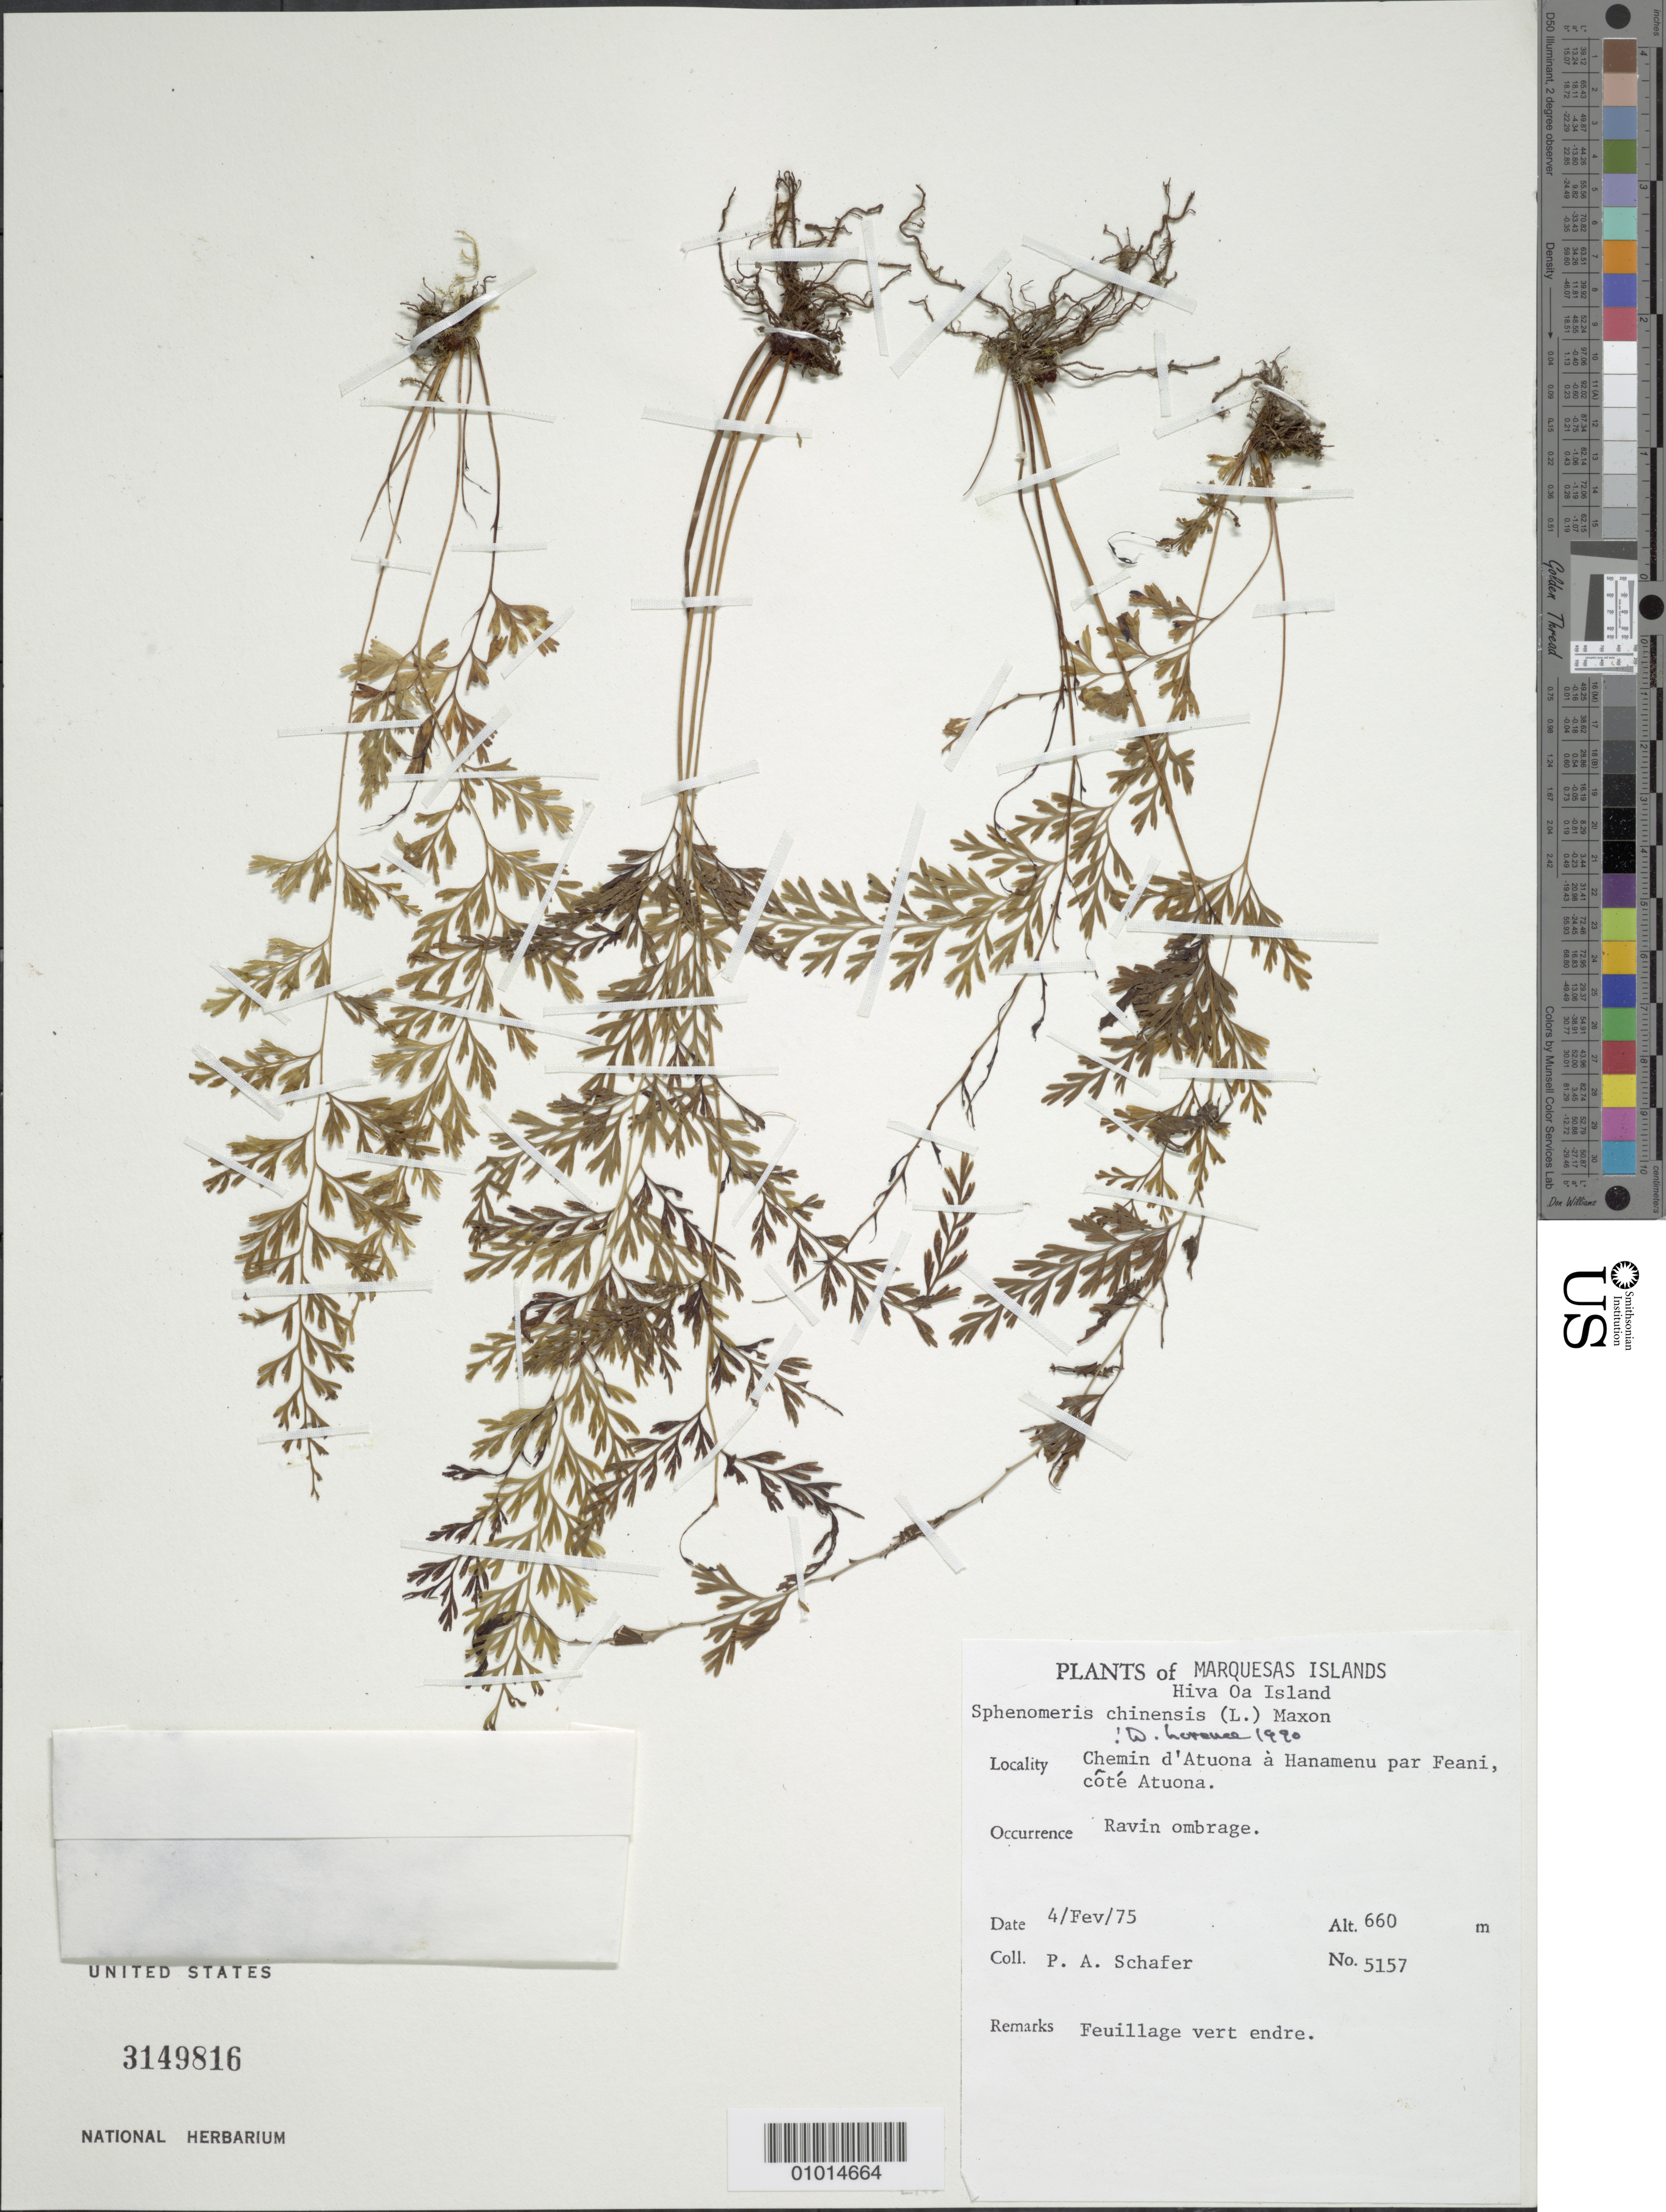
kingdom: Plantae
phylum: Tracheophyta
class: Polypodiopsida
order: Polypodiales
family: Lindsaeaceae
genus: Sphenomeris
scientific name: Sphenomeris chinensis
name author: (L.) Maxon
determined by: Lorence, David H., (PTBG), National Tropical Botanical Garden (UNITED STATES)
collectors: P. A. Schäfer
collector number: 5157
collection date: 1975-02-04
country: French Polynesia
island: Hiva Oa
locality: Chemin d'Atuona à Hanamenu par Feani, côté Atuona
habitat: Ravine ombrage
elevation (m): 660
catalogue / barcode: US 3149816